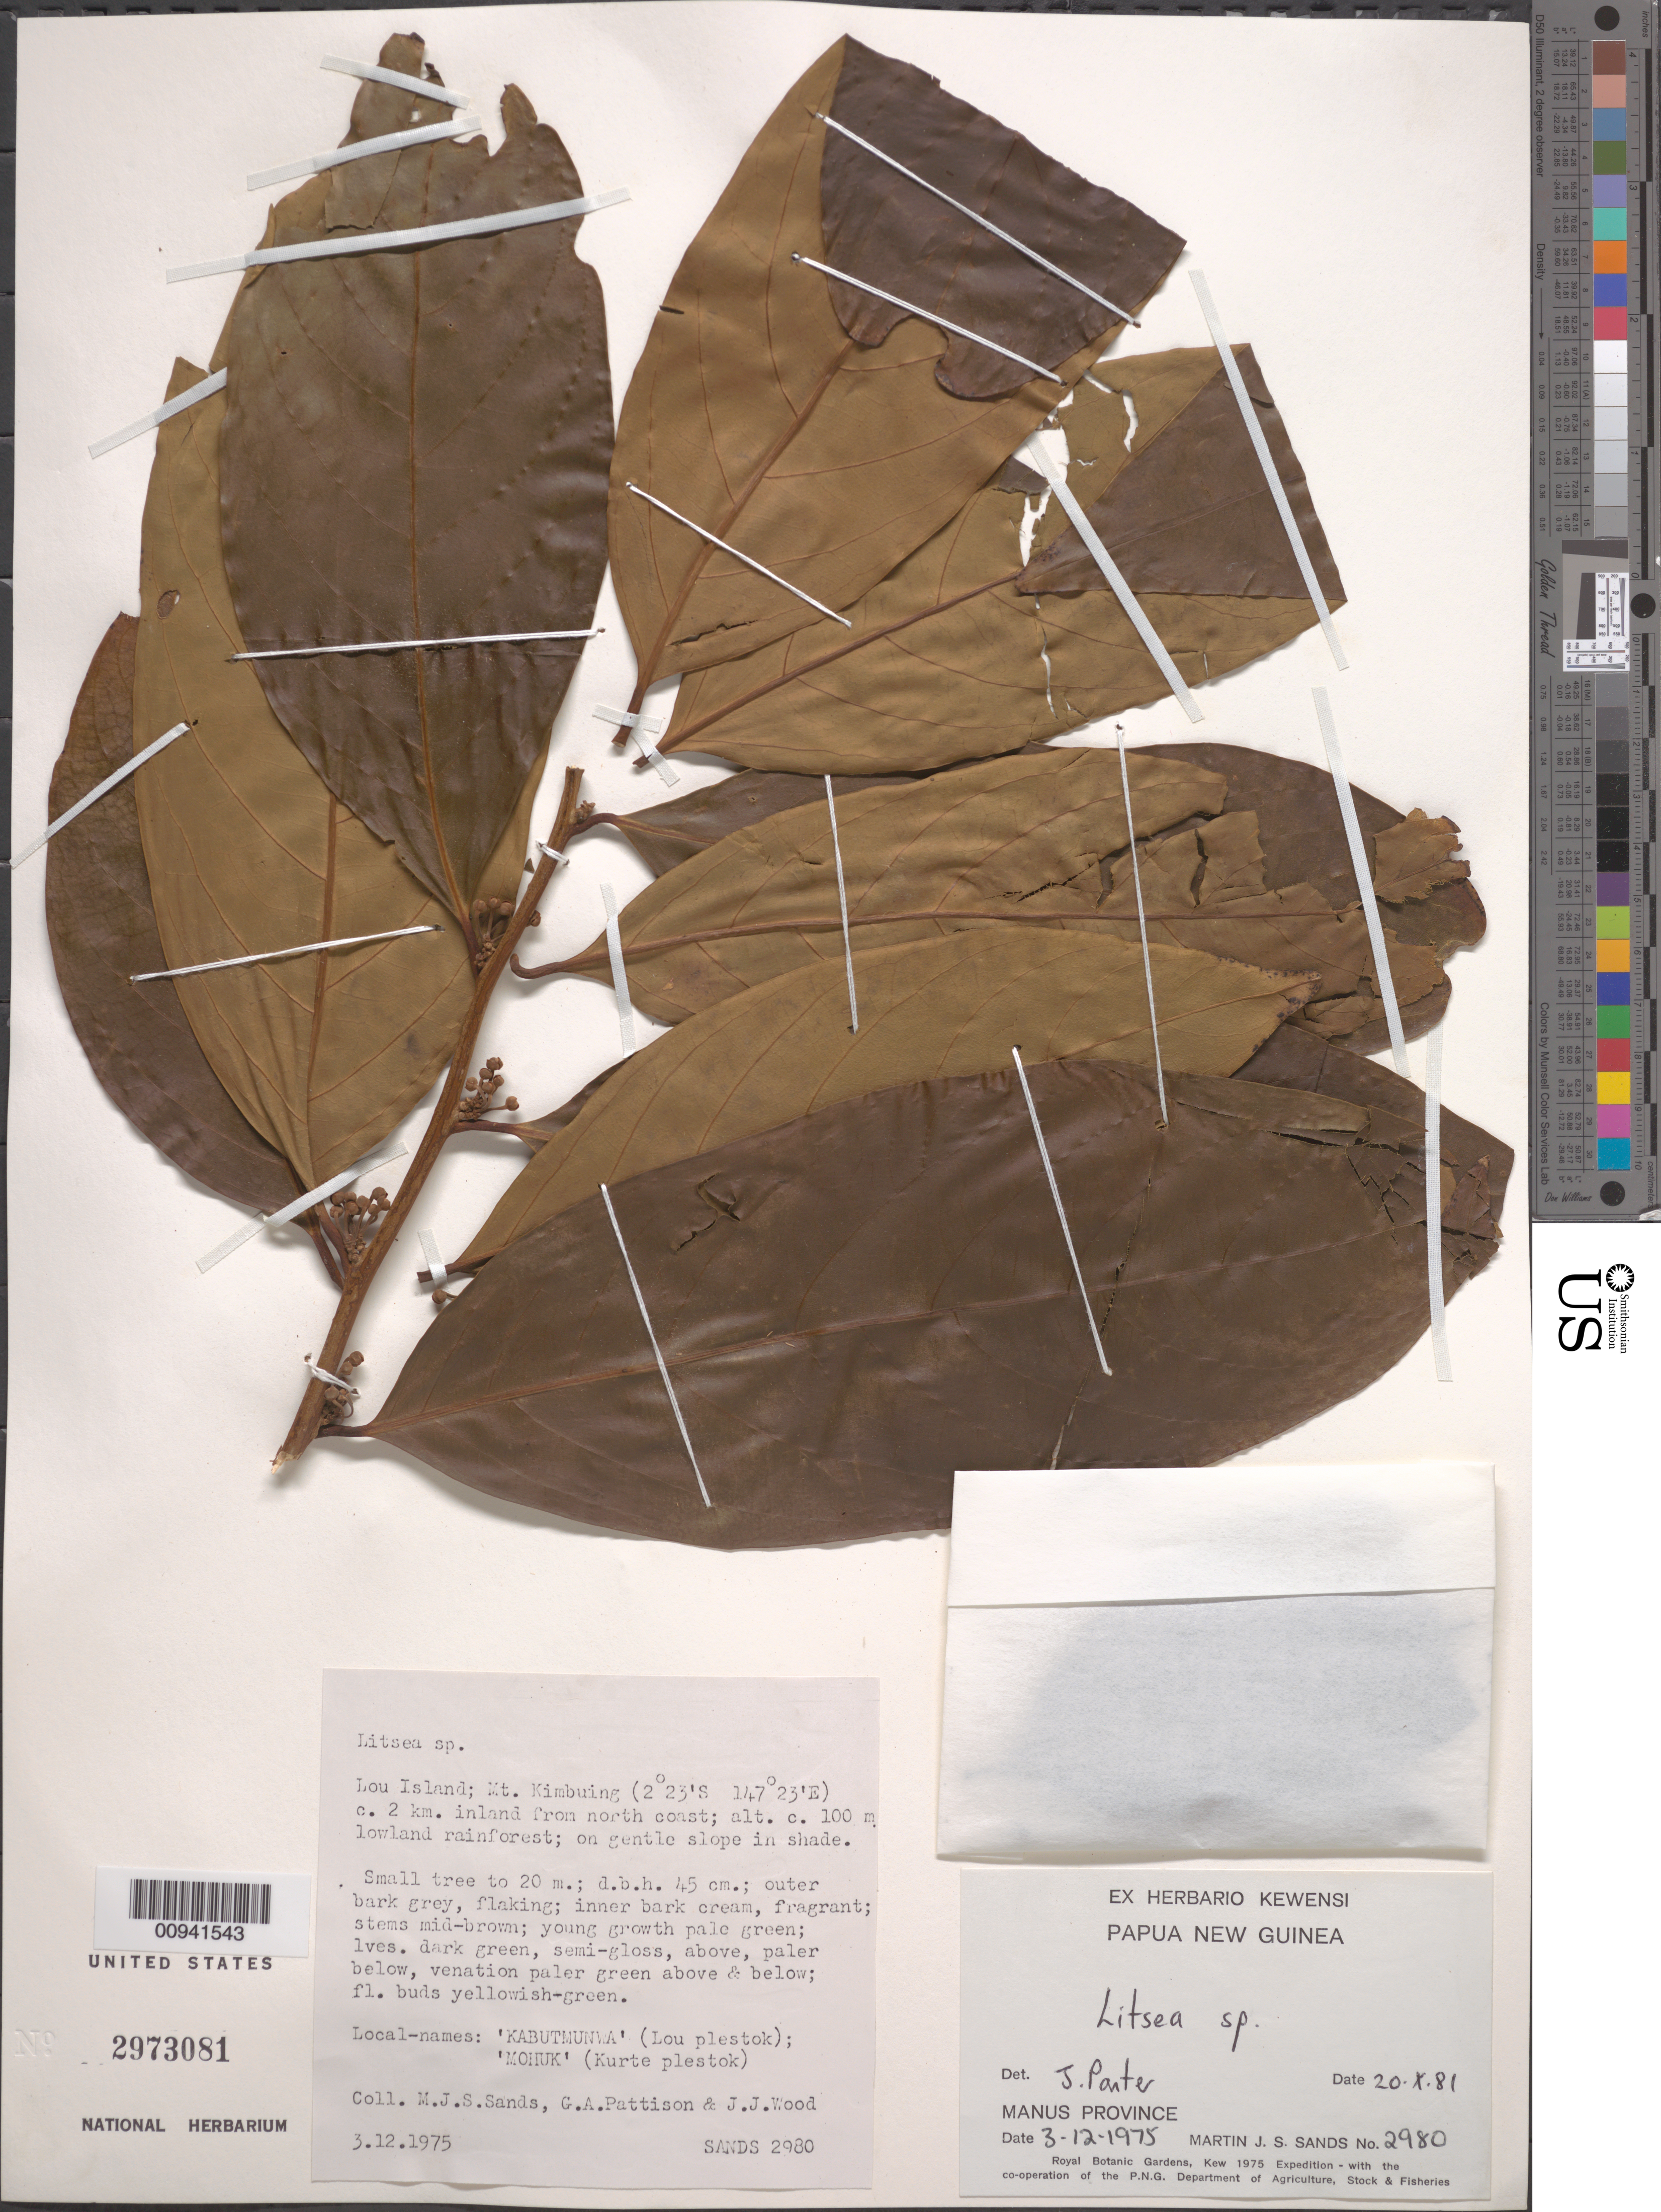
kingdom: Plantae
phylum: Tracheophyta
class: Magnoliopsida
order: Laurales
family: Lauraceae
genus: Litsea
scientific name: Litsea sp.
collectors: M. Sands, G. Pattison & J. Wood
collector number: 2980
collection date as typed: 12 Mar 1975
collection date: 1975-03-12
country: Papua New Guinea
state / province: Manus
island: Lou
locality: Mt. Kimbuing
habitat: lowland rainforest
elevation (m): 100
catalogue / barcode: US 941543